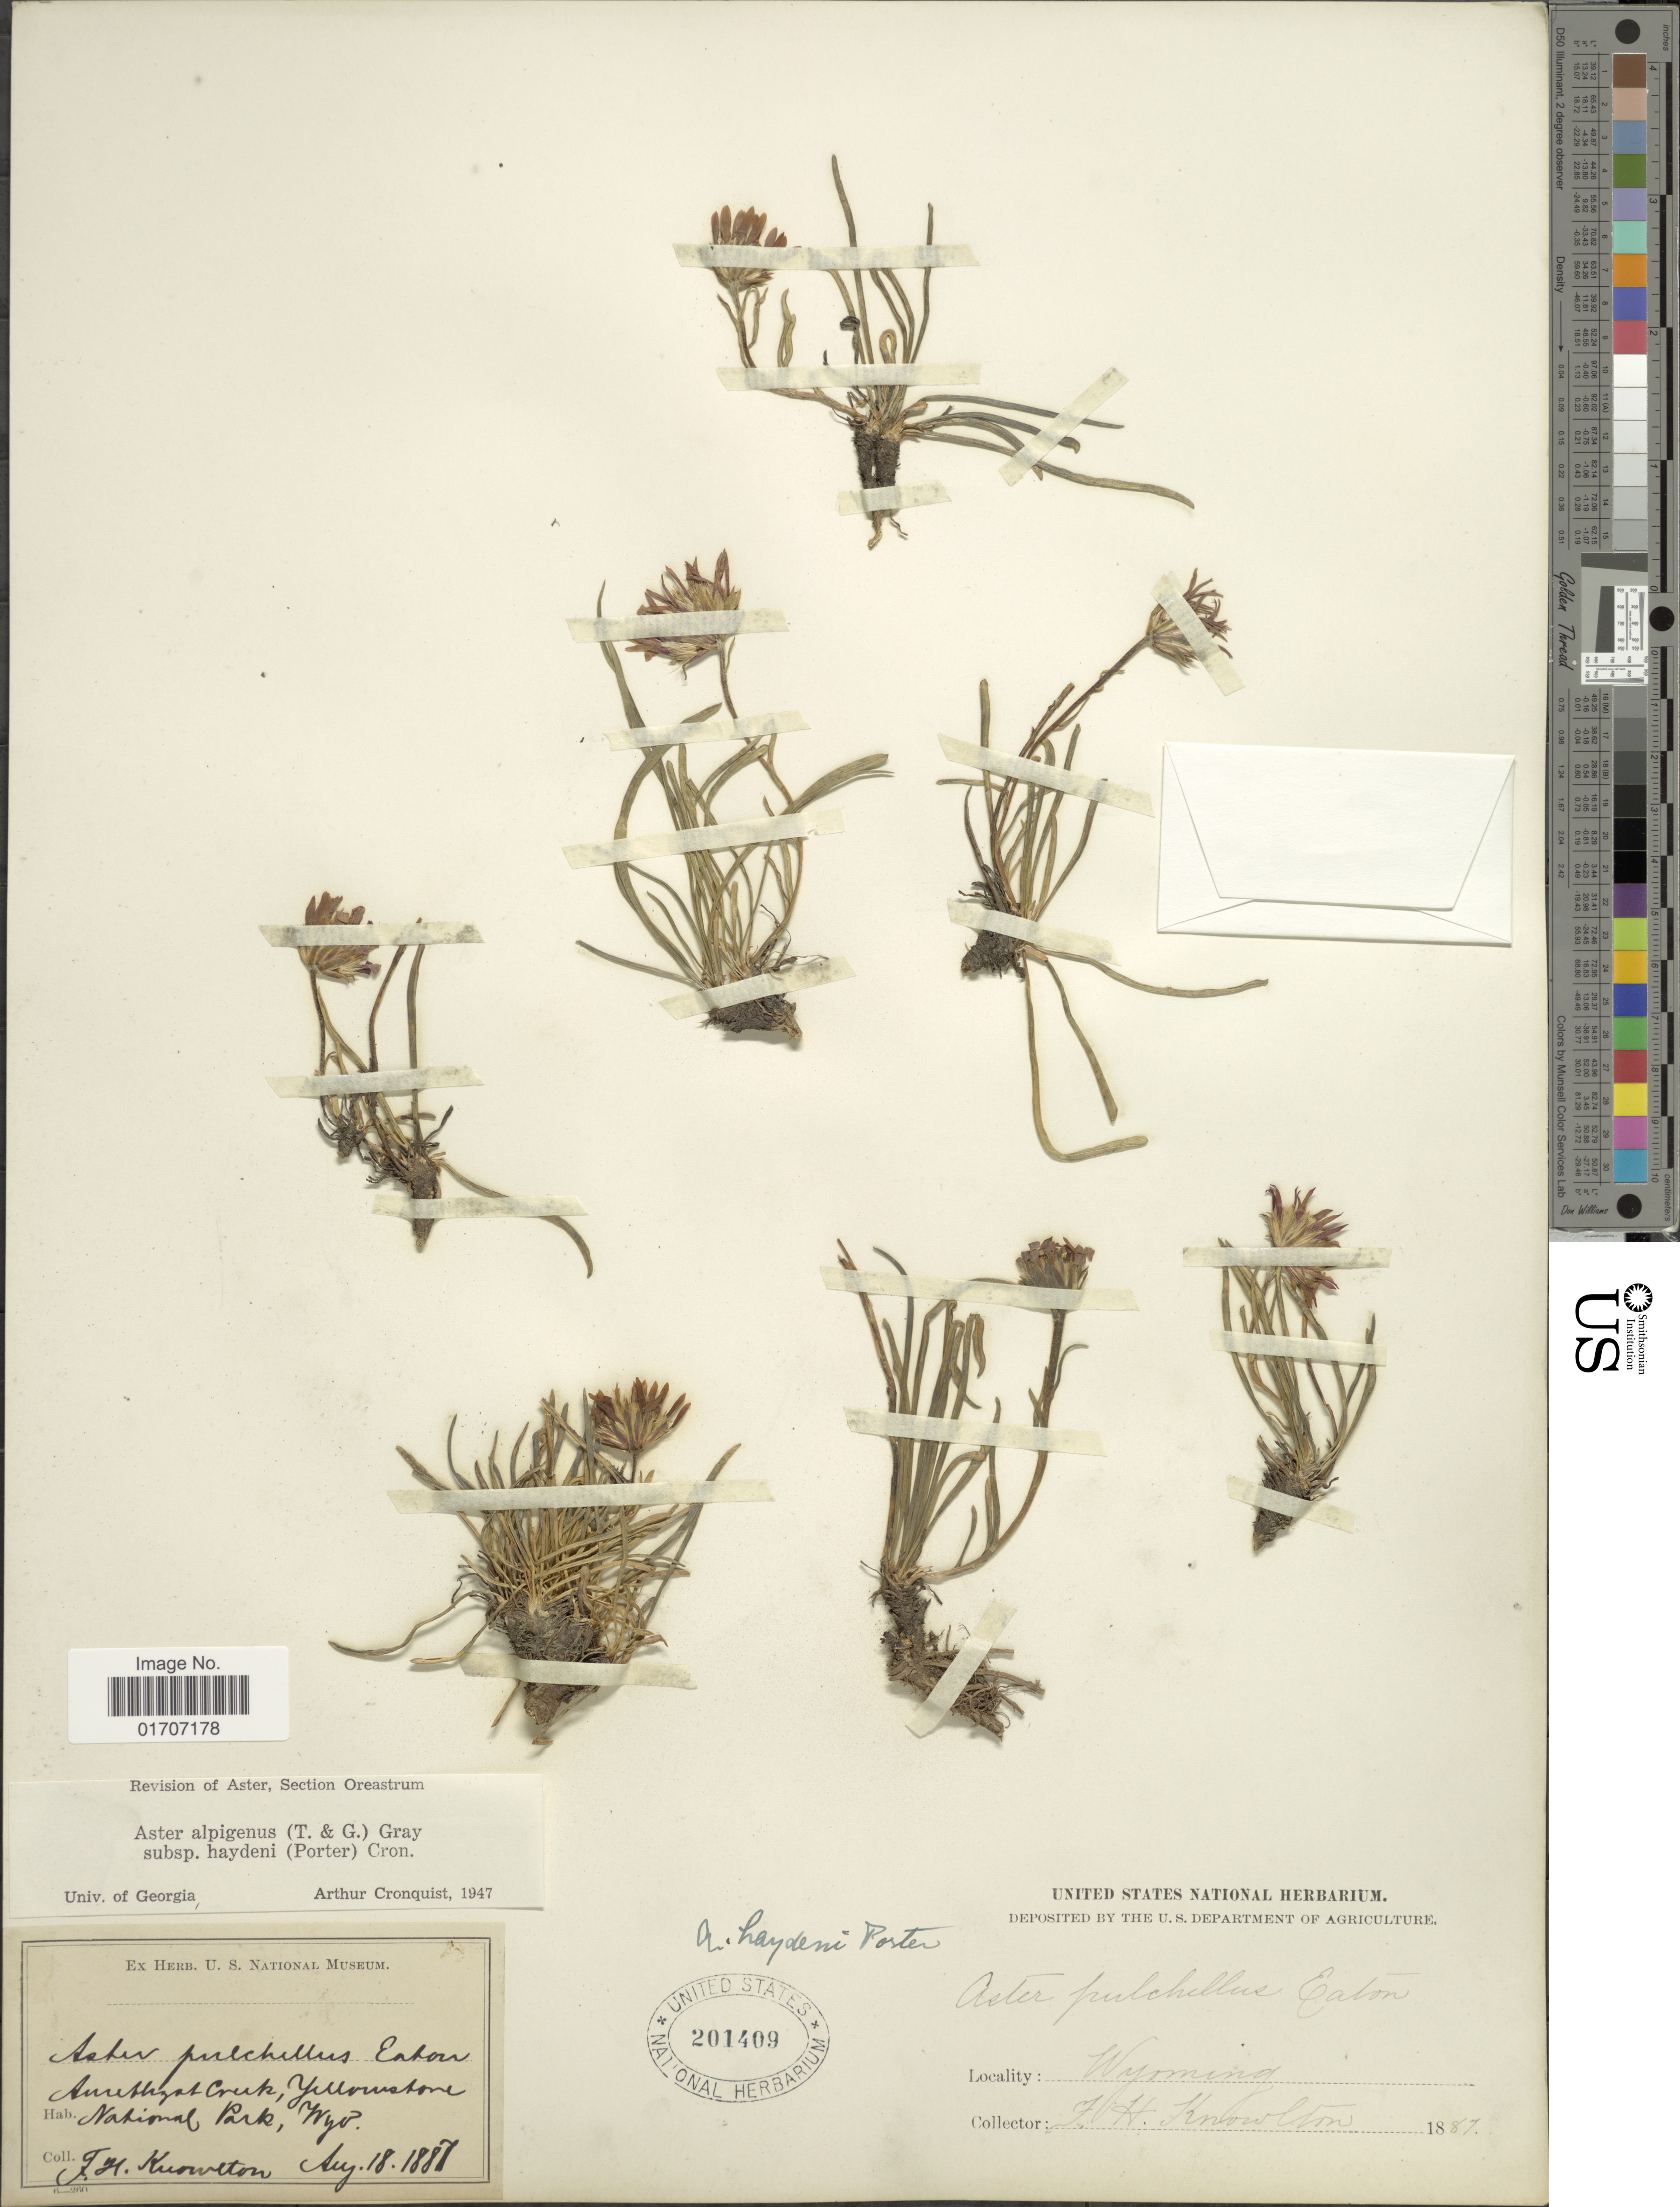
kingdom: Plantae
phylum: Tracheophyta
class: Magnoliopsida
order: Asterales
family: Asteraceae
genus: Oreostemma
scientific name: Oreostemma alpigenum var. haydenii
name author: (Porter) G.L. Nesom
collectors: F. H. Knowlton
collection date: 1887-08-18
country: United States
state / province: Wyoming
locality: Amethyst Creek, Yellowstone National Park, Wyo.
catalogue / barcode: US 201409